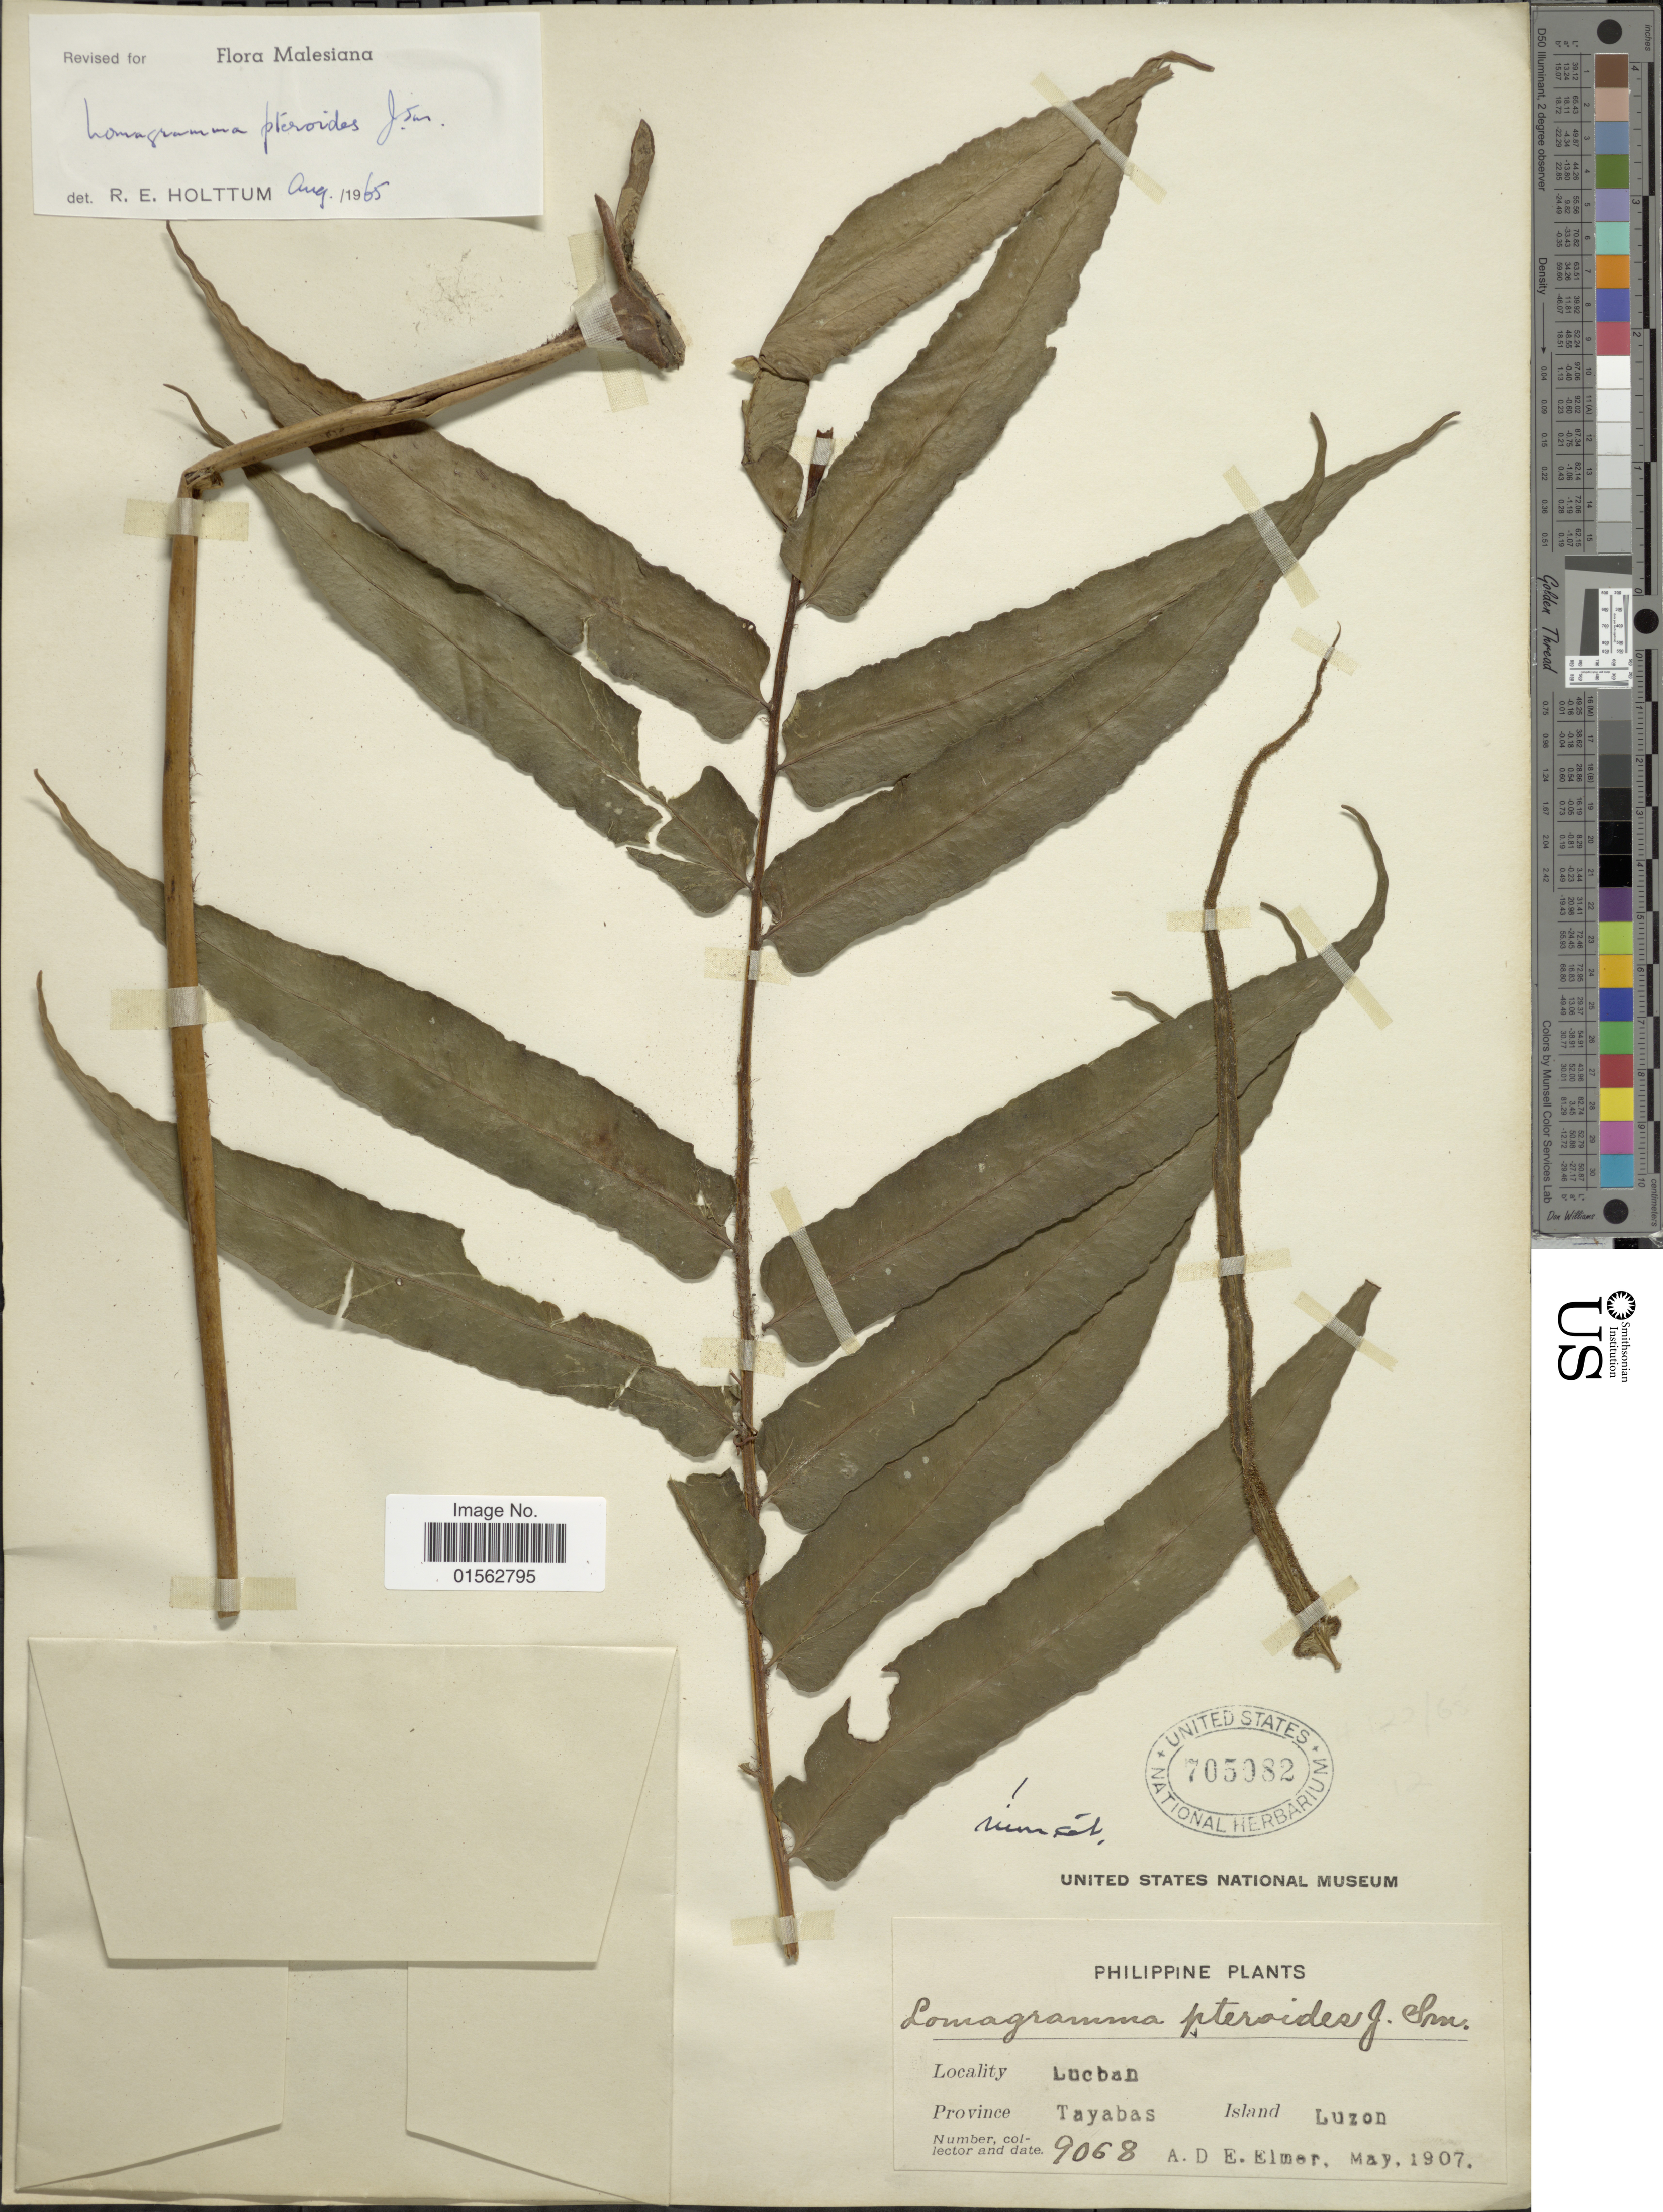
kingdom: Plantae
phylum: Tracheophyta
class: Polypodiopsida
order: Polypodiales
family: Dryopteridaceae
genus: Lomagramma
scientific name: Lomagramma pteroides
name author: J. Sm.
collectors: A. D. E. Elmer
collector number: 9068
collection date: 1907-05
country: Philippines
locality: Philippine, Lucban, Province Tayabas, Island Luzon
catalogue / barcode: US 705082